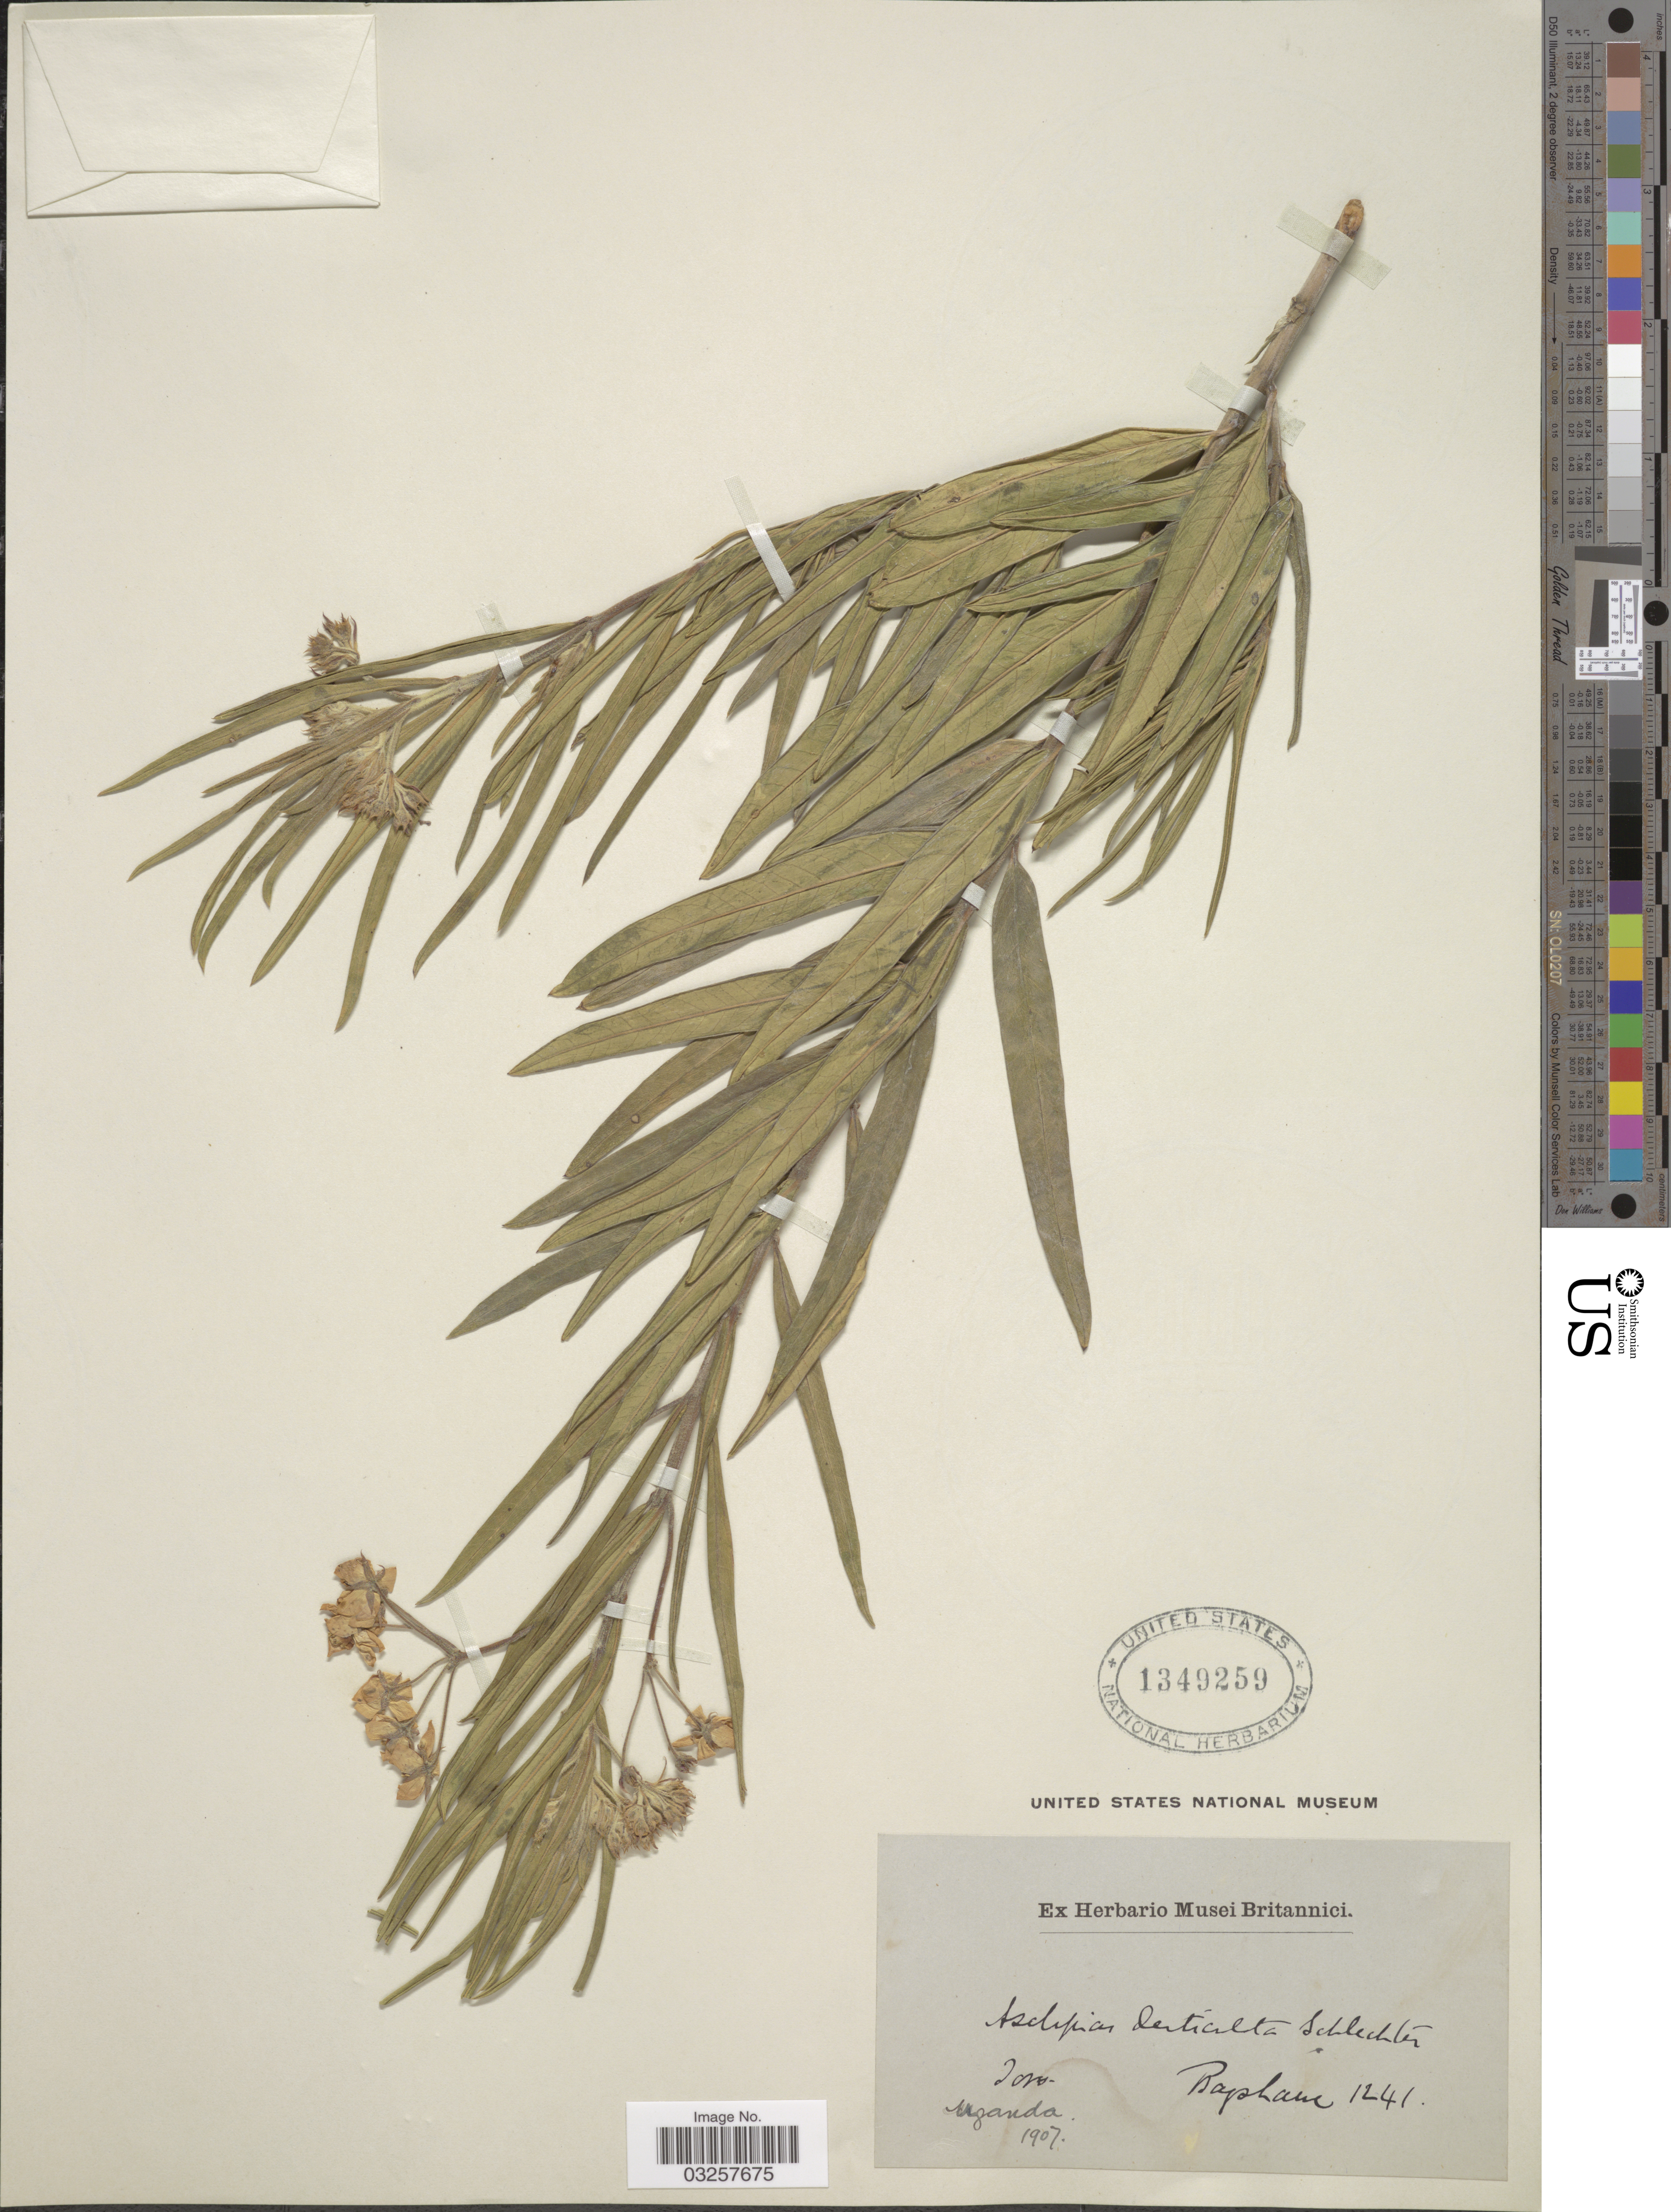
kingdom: Plantae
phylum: Tracheophyta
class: Magnoliopsida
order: Gentianales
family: Apocynaceae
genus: Asclepias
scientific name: Asclepias denticulata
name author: Schltr.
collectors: Bagshawe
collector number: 1241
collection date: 1907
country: Uganda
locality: Toro.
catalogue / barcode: US 1349259